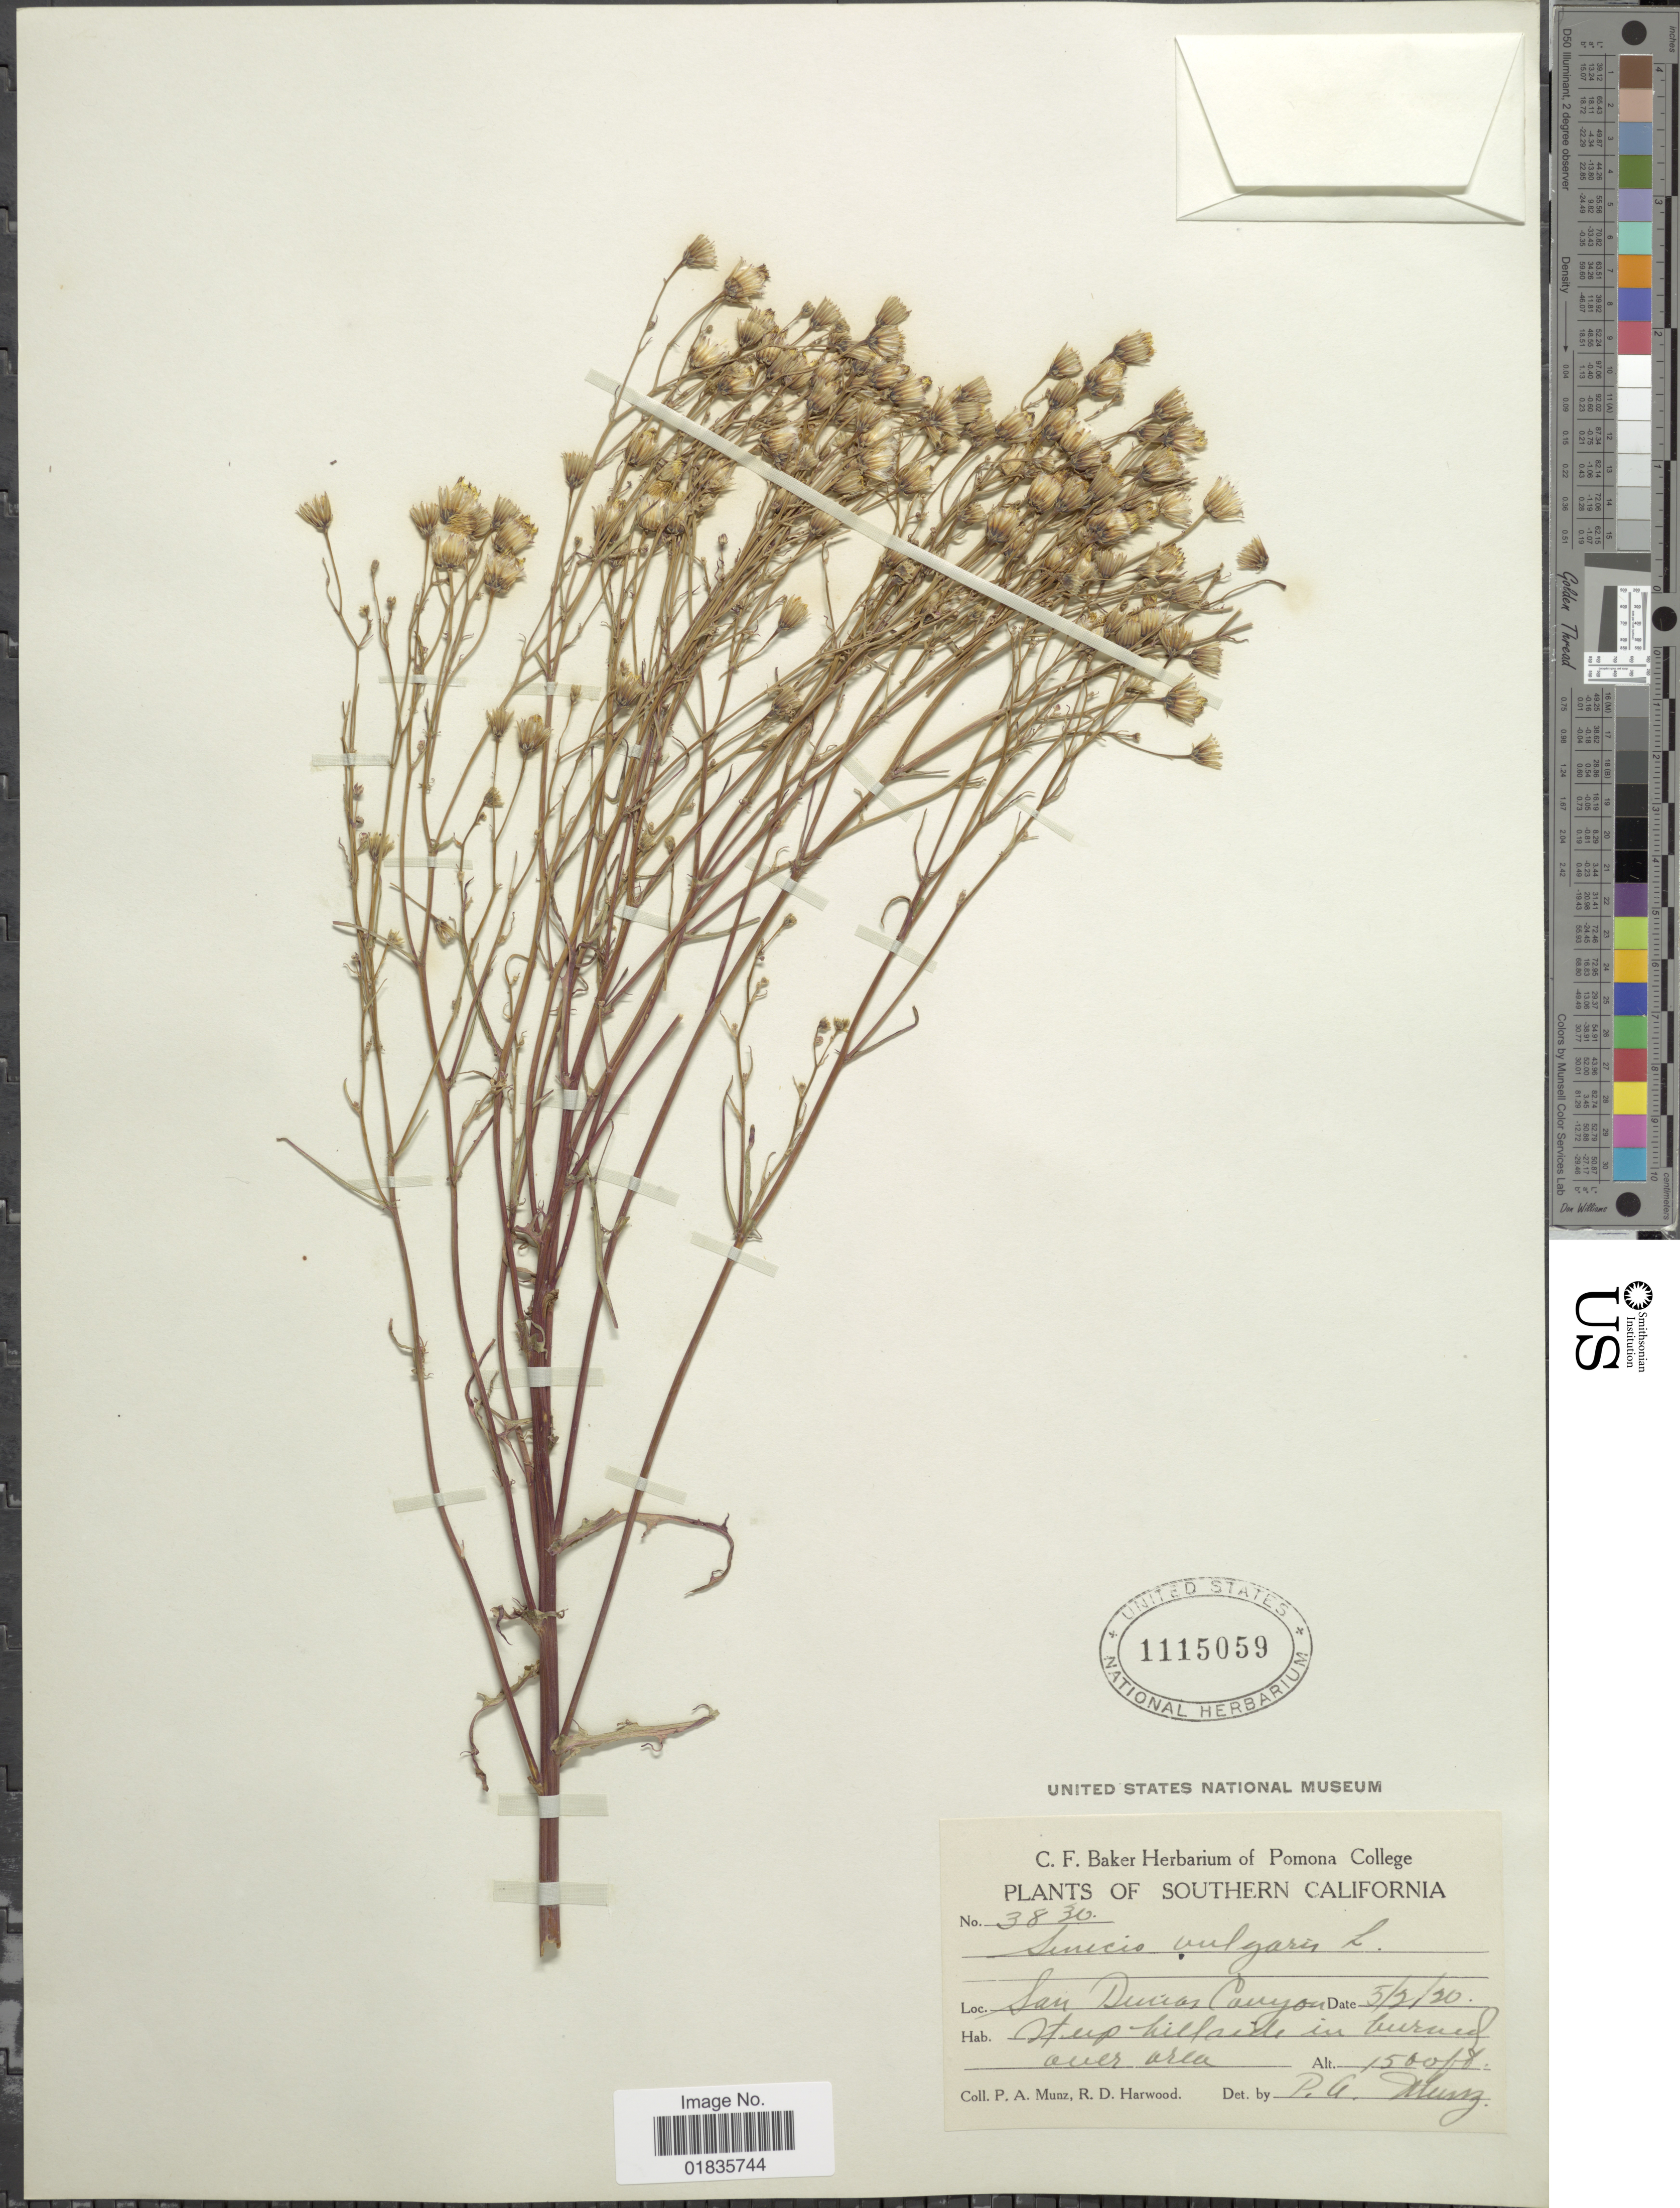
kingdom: Plantae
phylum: Tracheophyta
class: Magnoliopsida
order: Asterales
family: Asteraceae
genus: Senecio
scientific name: Senecio vulgaris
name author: L.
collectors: P. A. Munz & R. Harwood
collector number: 3830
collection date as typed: Transcribed d/m/y: 2/5/20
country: United States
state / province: California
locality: Southern California, San Dumas Canyon, St. up hillside in burned over area.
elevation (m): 457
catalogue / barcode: US 1115059